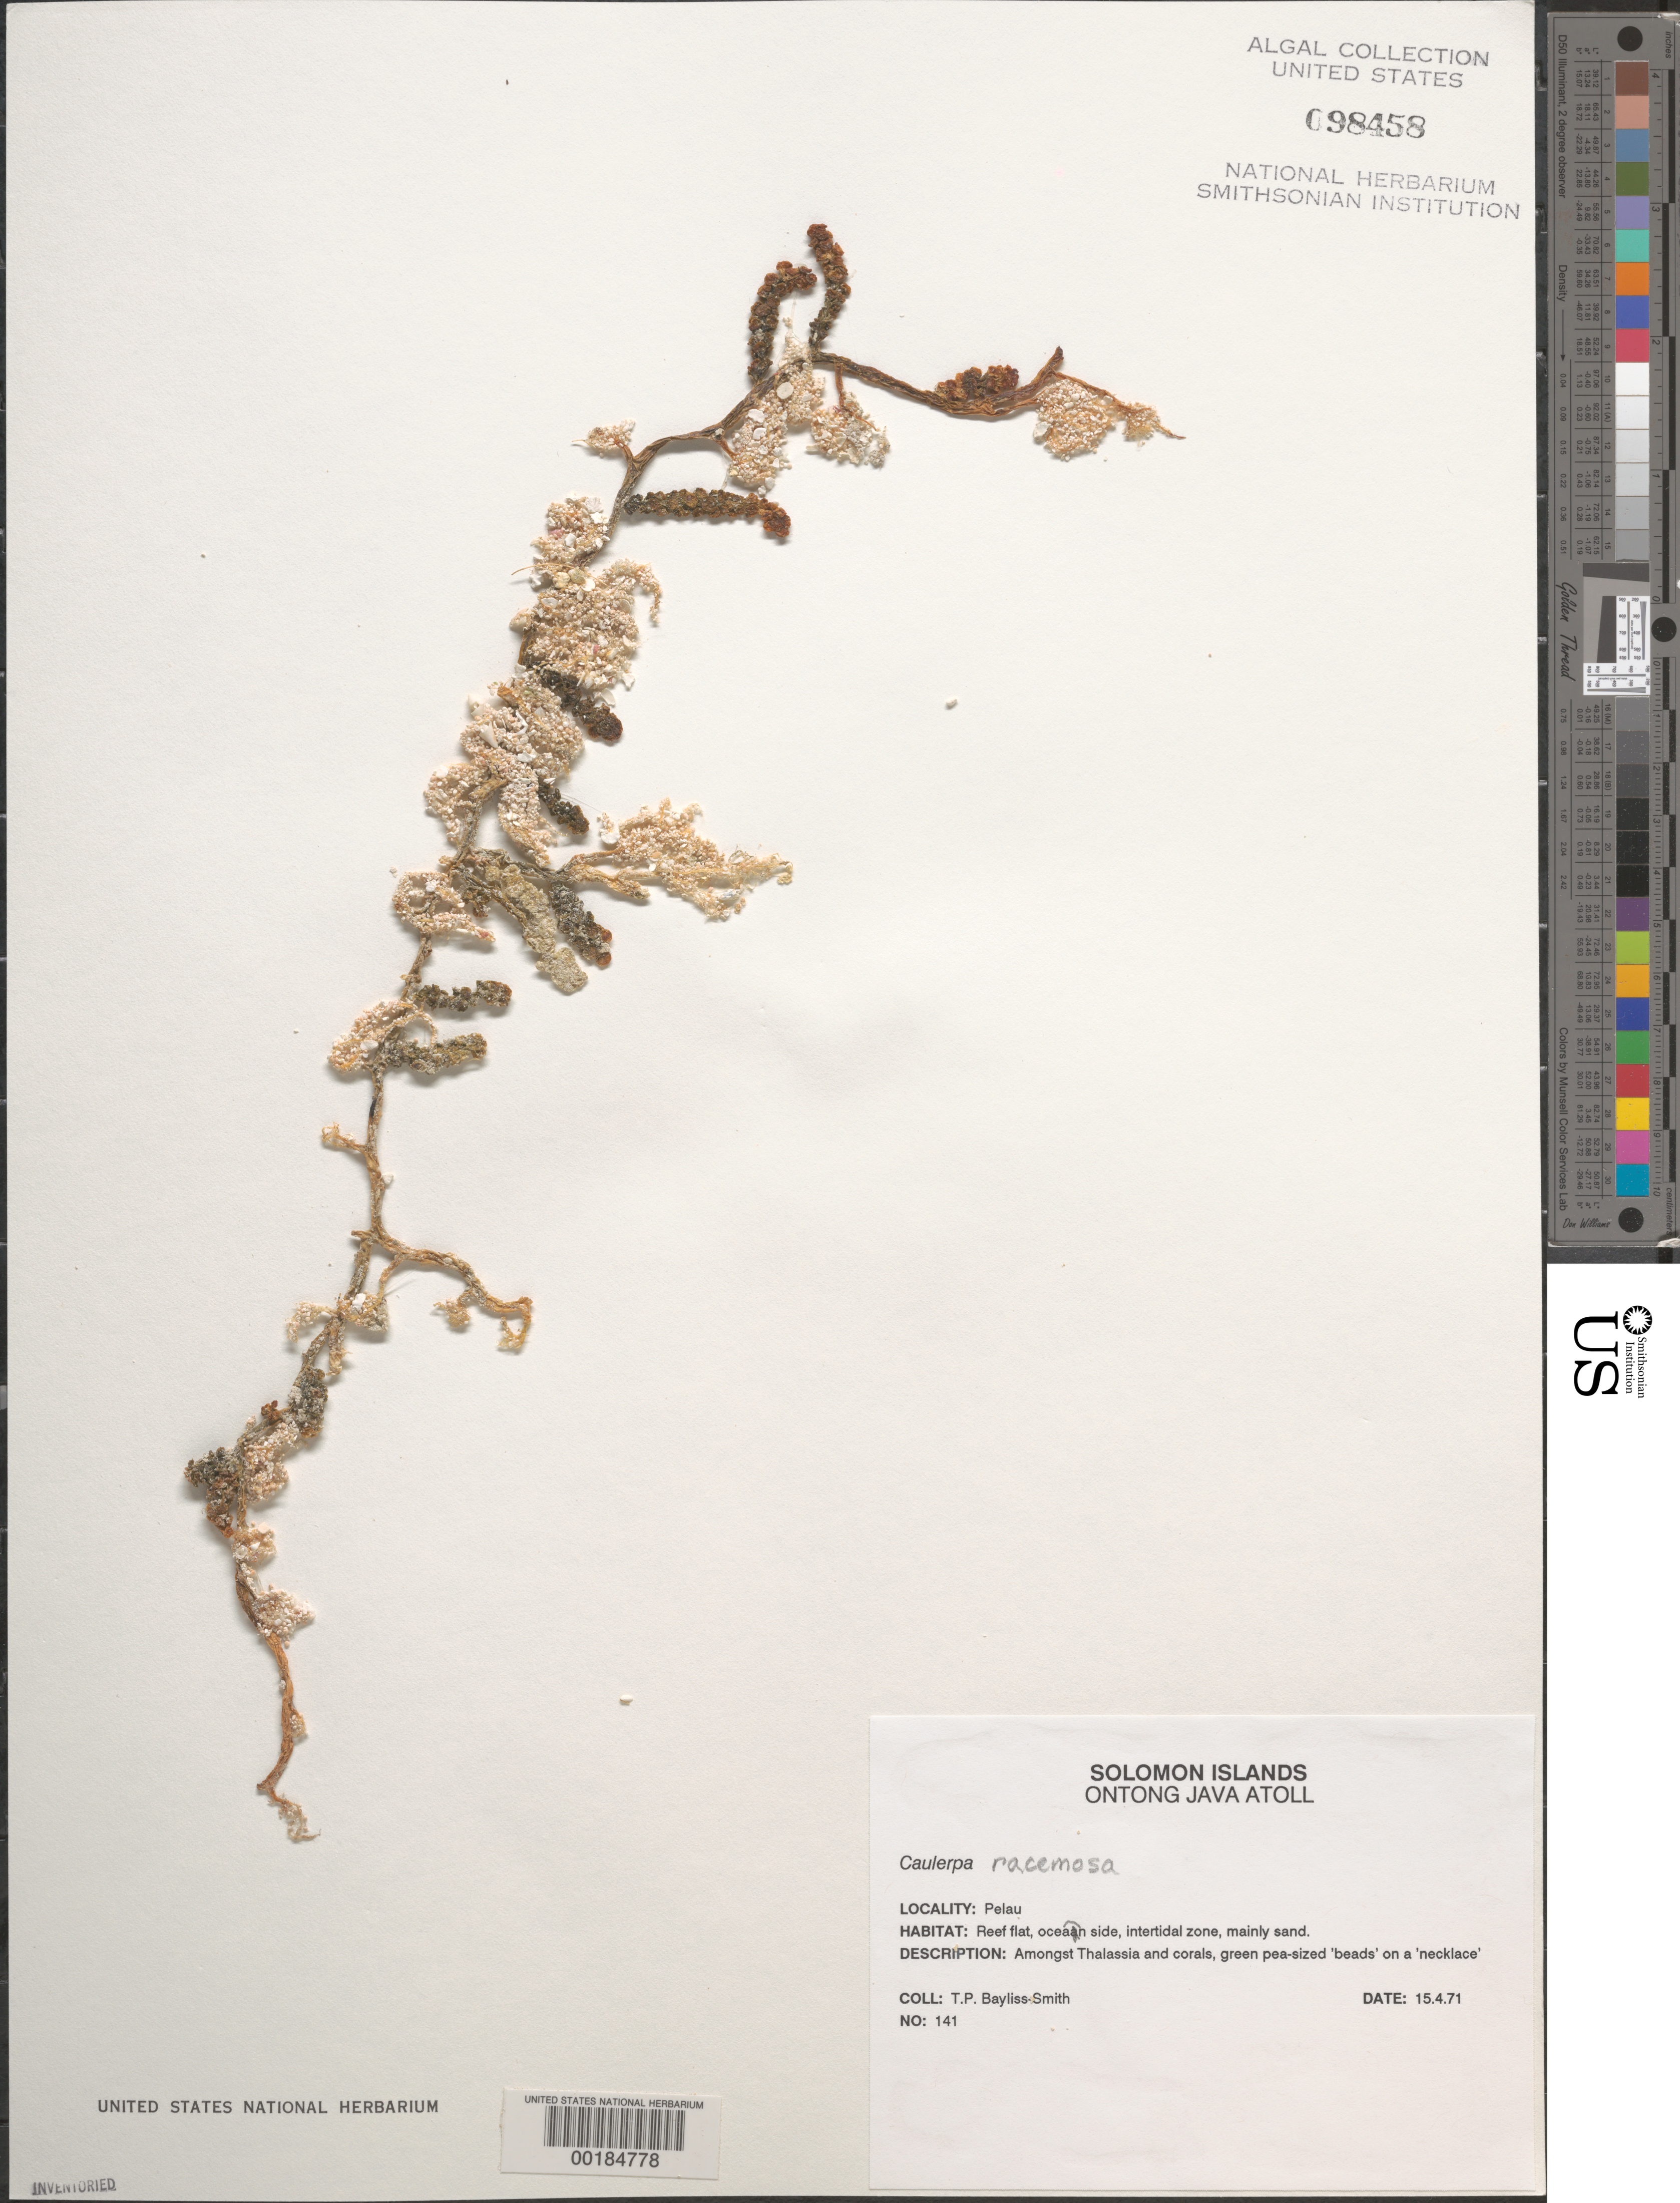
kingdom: Plantae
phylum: Chlorophyta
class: Ulvophyceae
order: Bryopsidales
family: Caulerpaceae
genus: Caulerpa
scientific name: Caulerpa racemosa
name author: (Forssk.) J. Agardh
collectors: T. P. Bayliss-Smith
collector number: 141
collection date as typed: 15 Apr 1971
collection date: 1971-04-15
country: Solomon Islands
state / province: Malaita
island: Ontong Java Atoll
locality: Pelau Islet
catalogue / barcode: US 98458